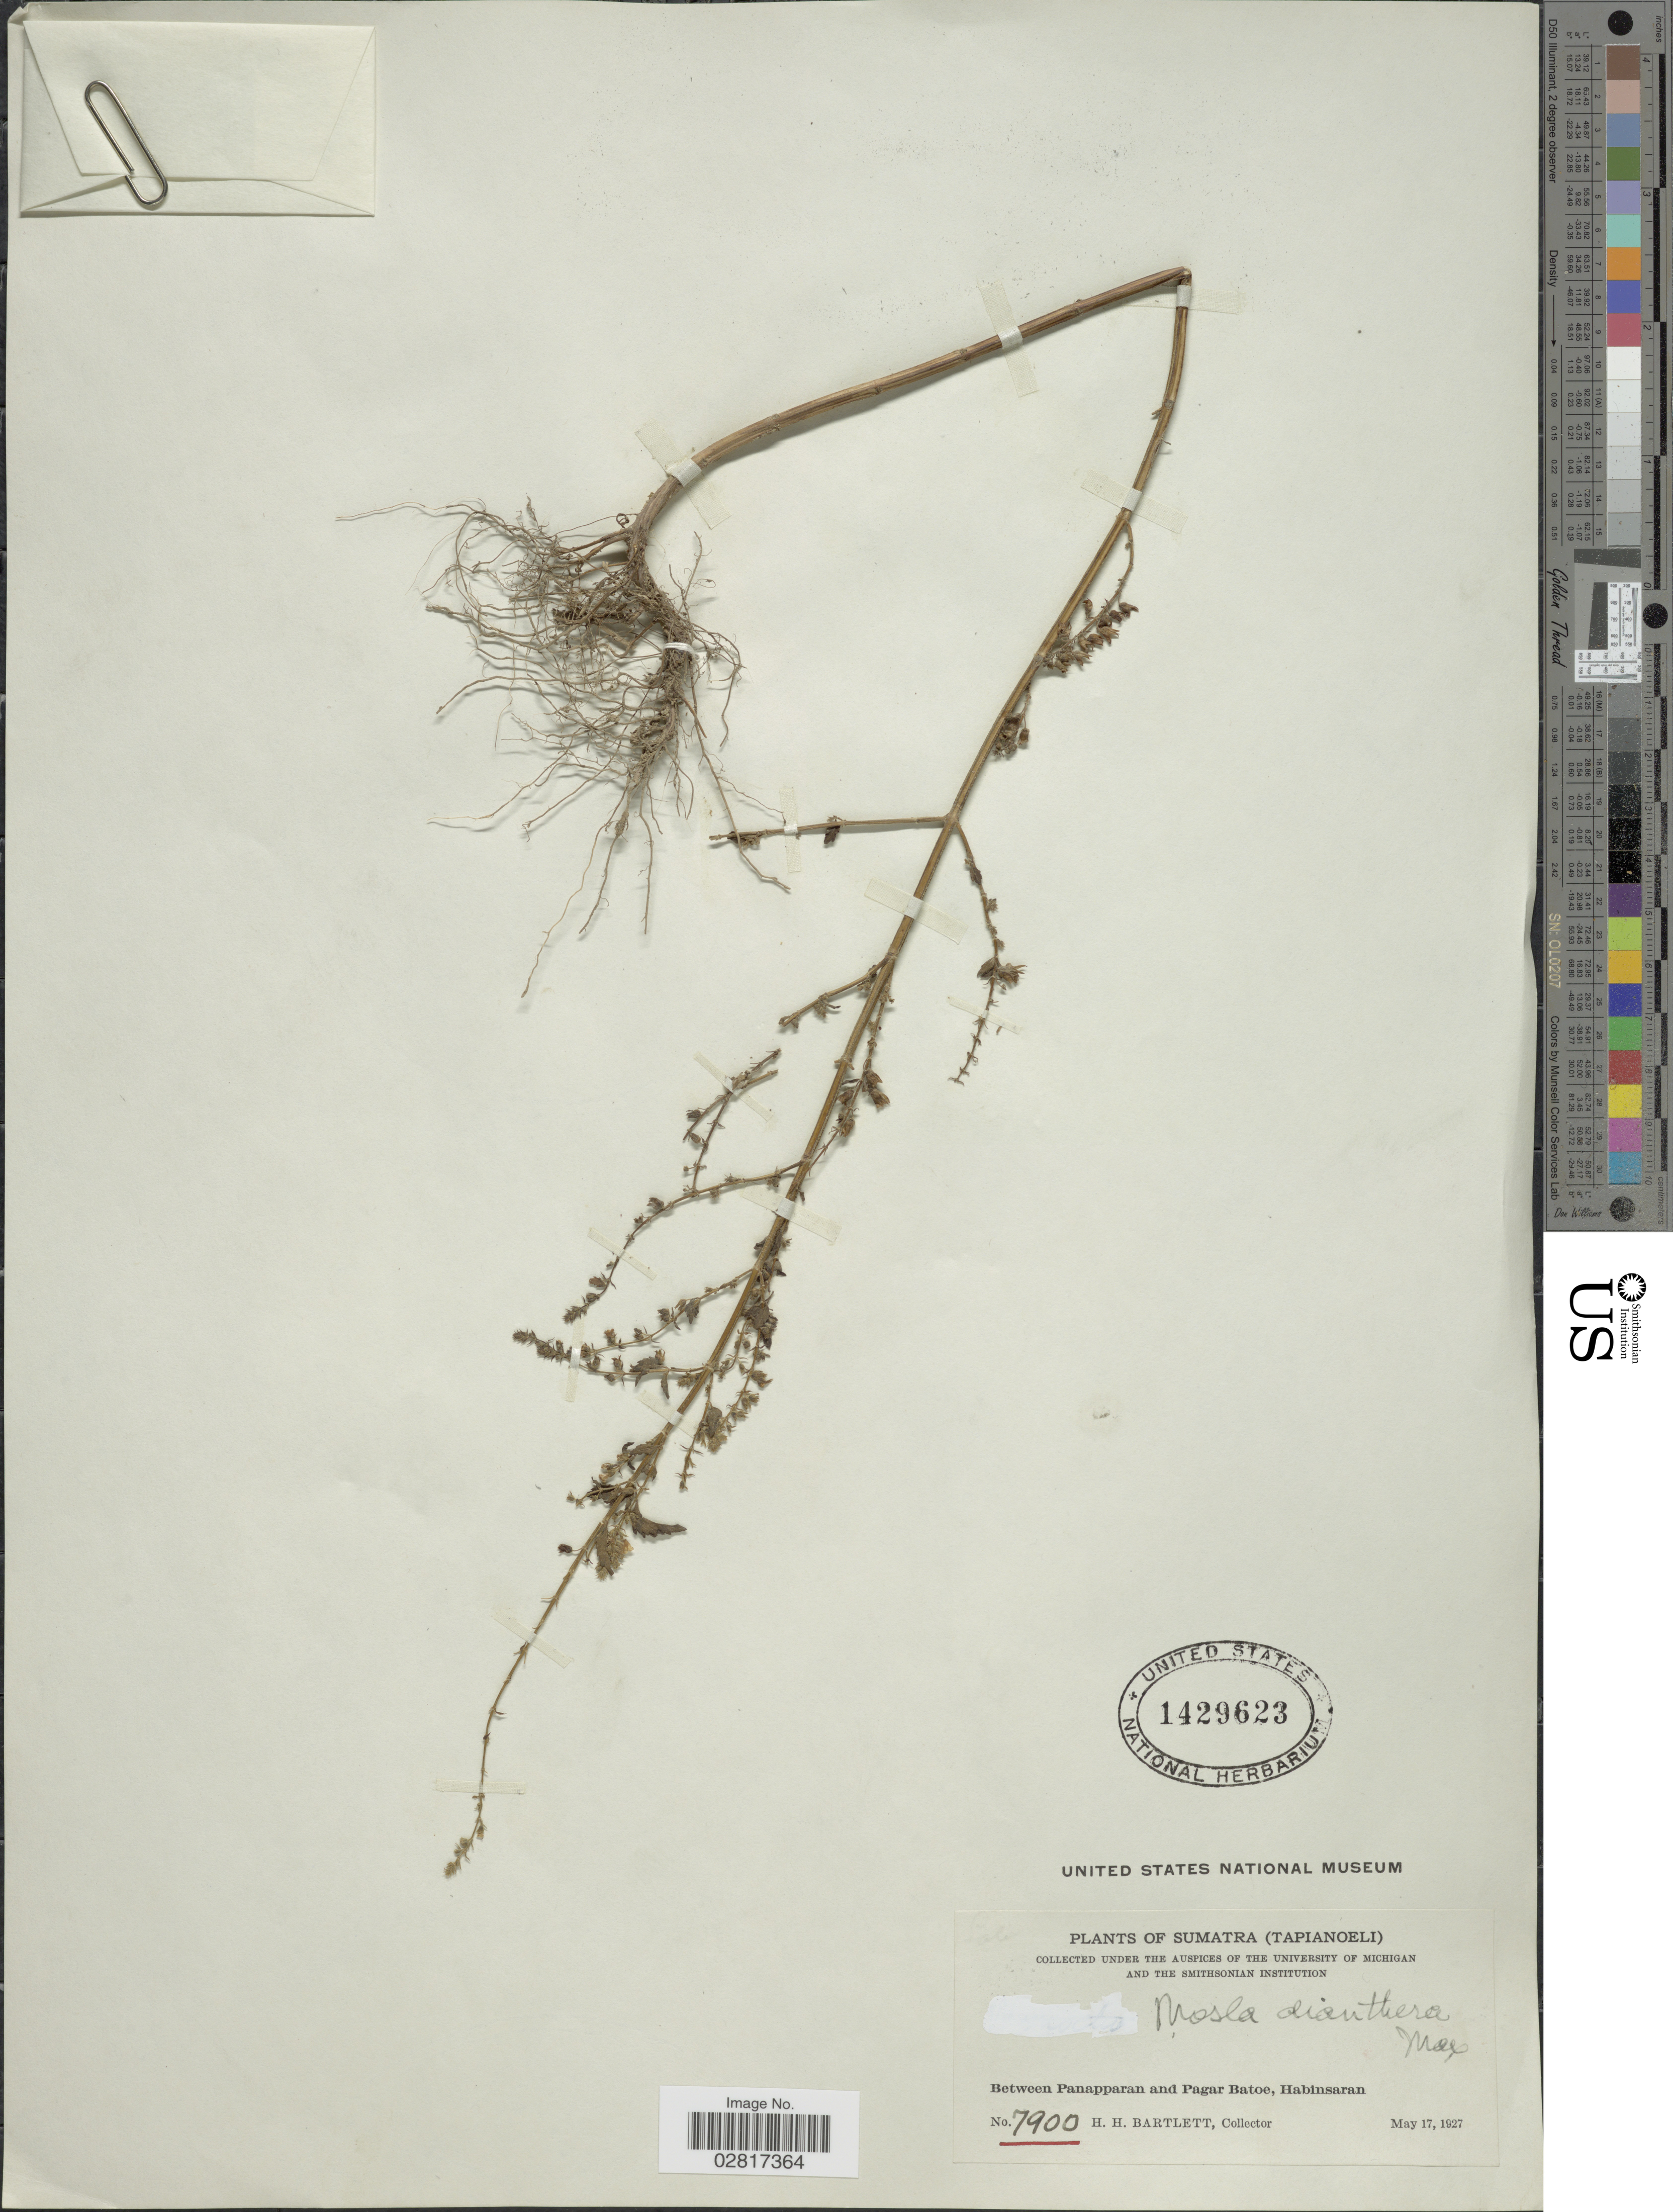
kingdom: Plantae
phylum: Tracheophyta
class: Magnoliopsida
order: Lamiales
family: Lamiaceae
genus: Mosla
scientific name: Mosla dianthera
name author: (Roxb.) Maxim.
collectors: H. H. Bartlett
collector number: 7900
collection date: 1927-05-17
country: Indonesia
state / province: Sumatra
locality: (Tapianoeli). Between Panapparan and Pagar Batoe, Habinsaran.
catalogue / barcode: US 1429623